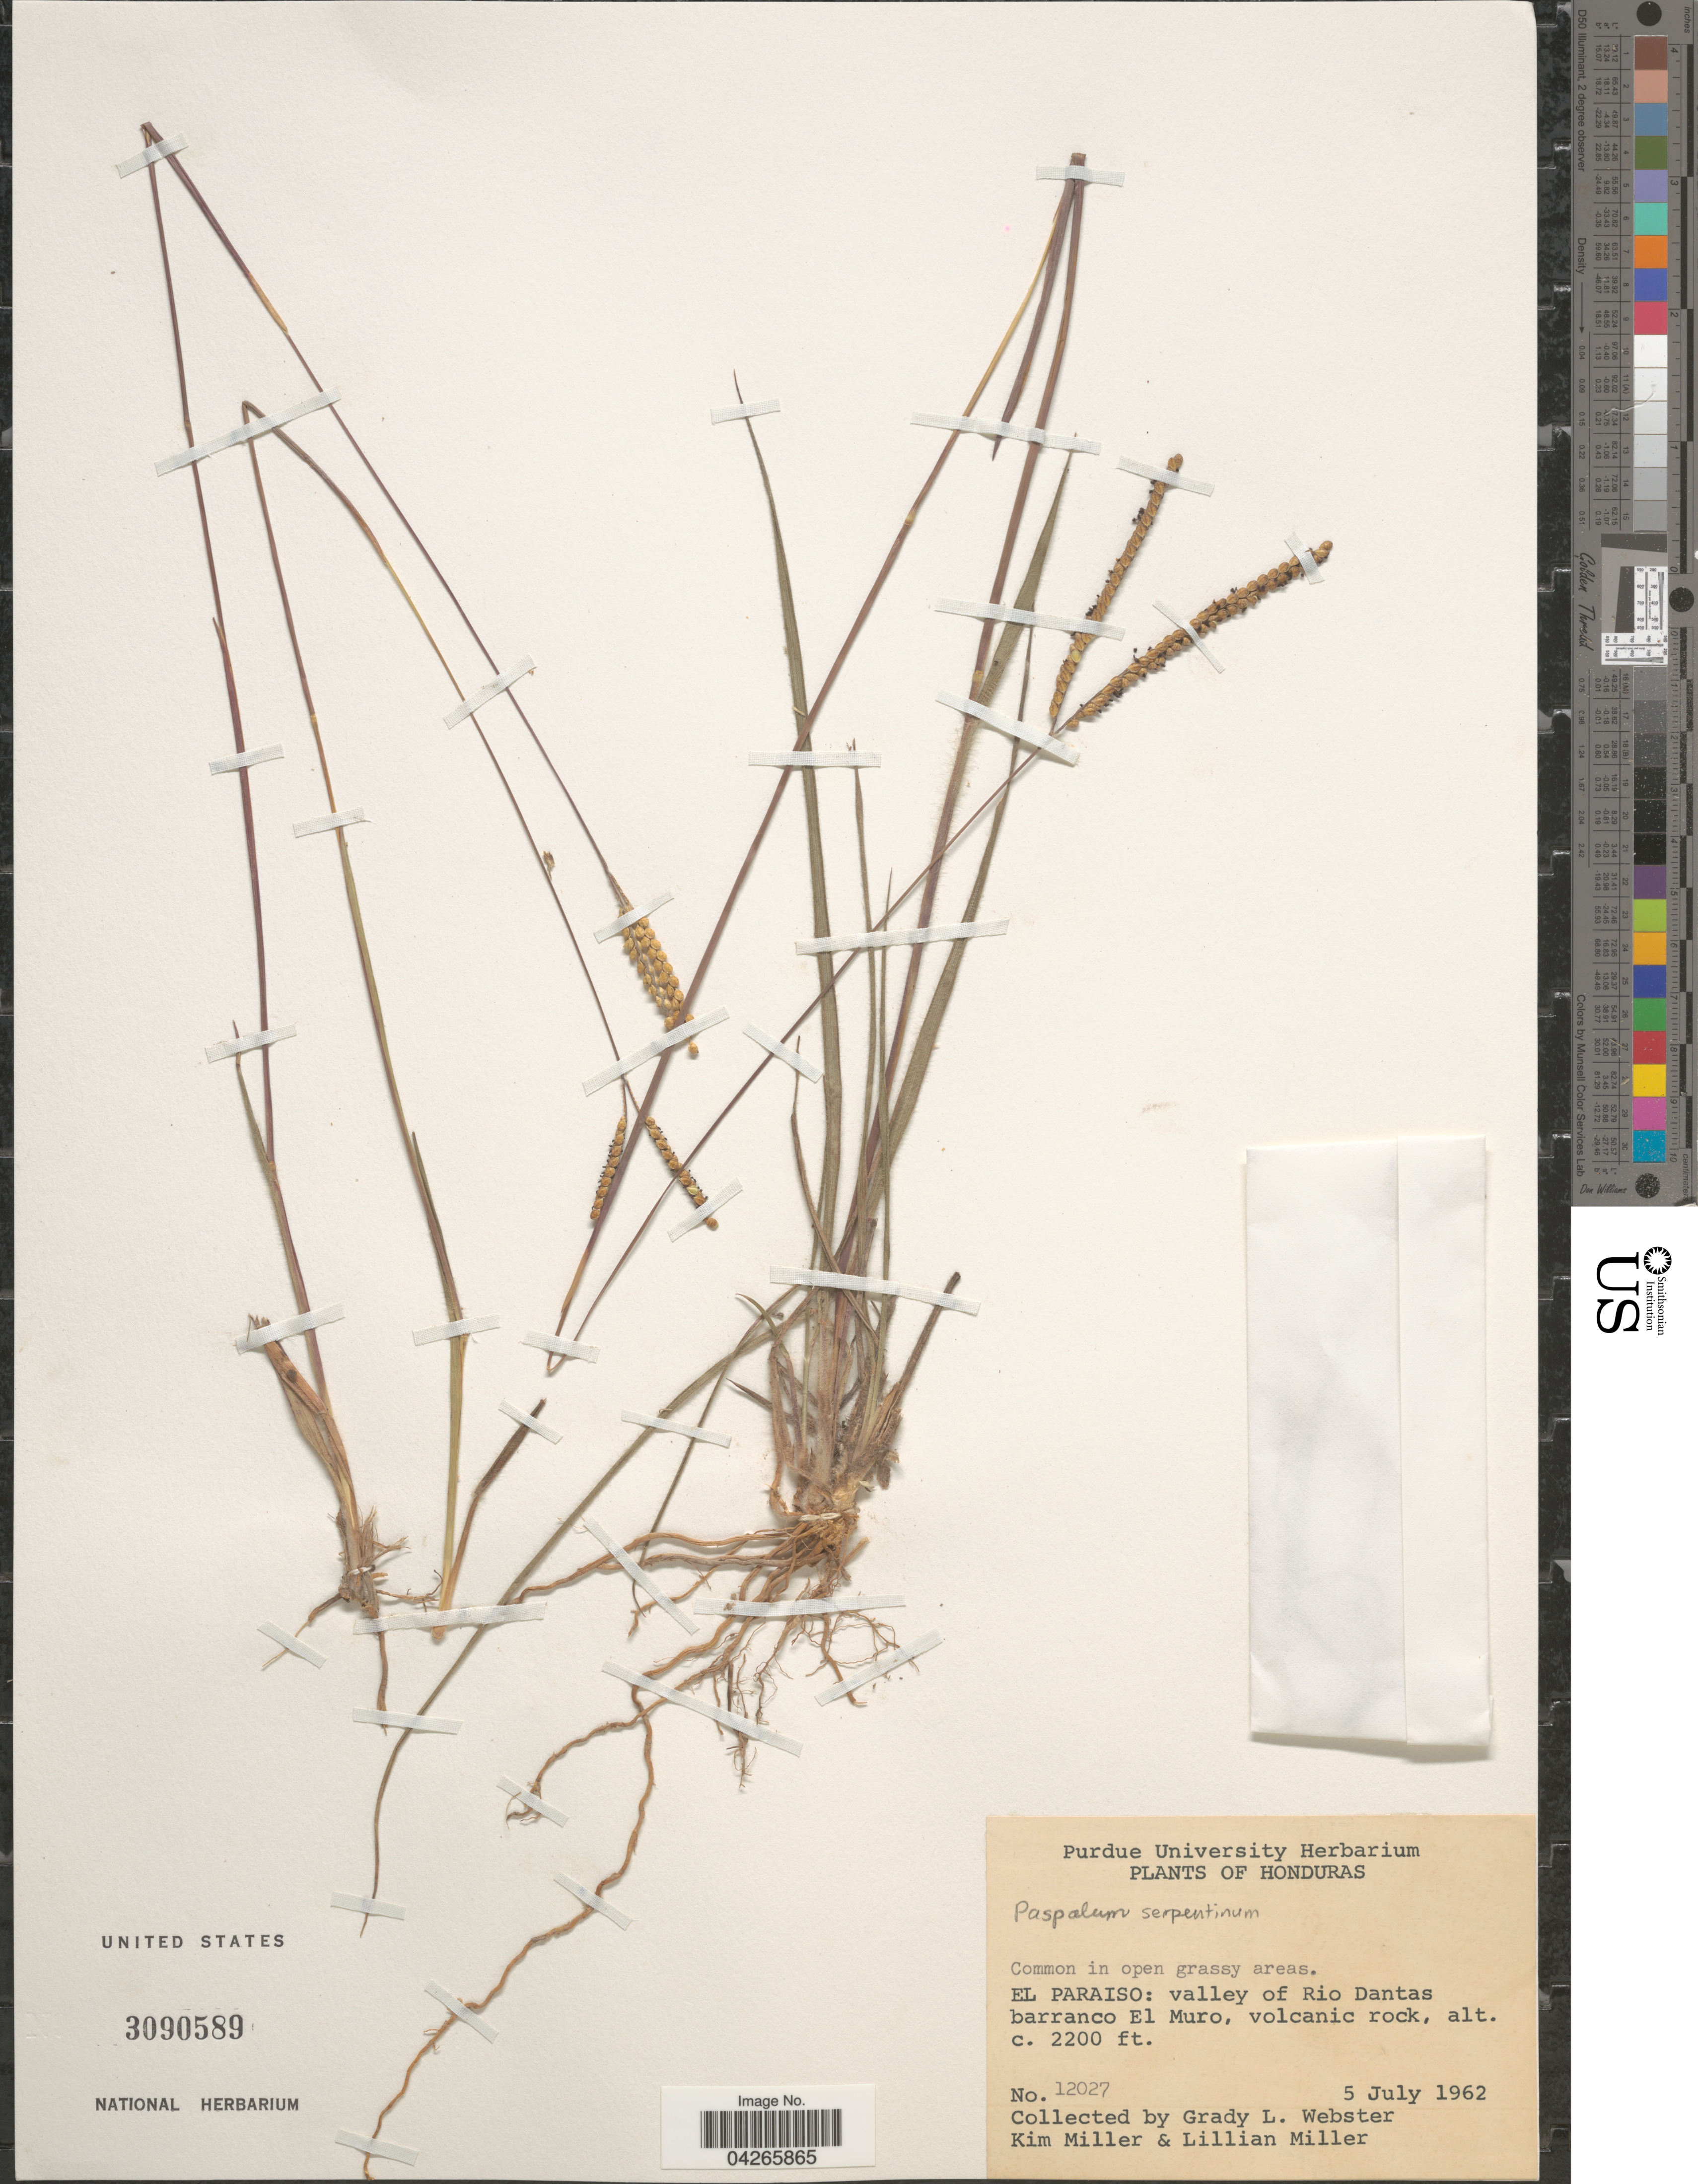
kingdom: Plantae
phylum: Tracheophyta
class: Liliopsida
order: Poales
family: Poaceae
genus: Paspalum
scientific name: Paspalum serpentinum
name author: Hochst. ex Steud.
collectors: G. L. Webster, K. Miller & L. Miller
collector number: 12027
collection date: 1962-07-05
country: Honduras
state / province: El Paraiso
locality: Valley of Rio Dantas barranco El Muro.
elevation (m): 671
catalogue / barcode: US 3090589